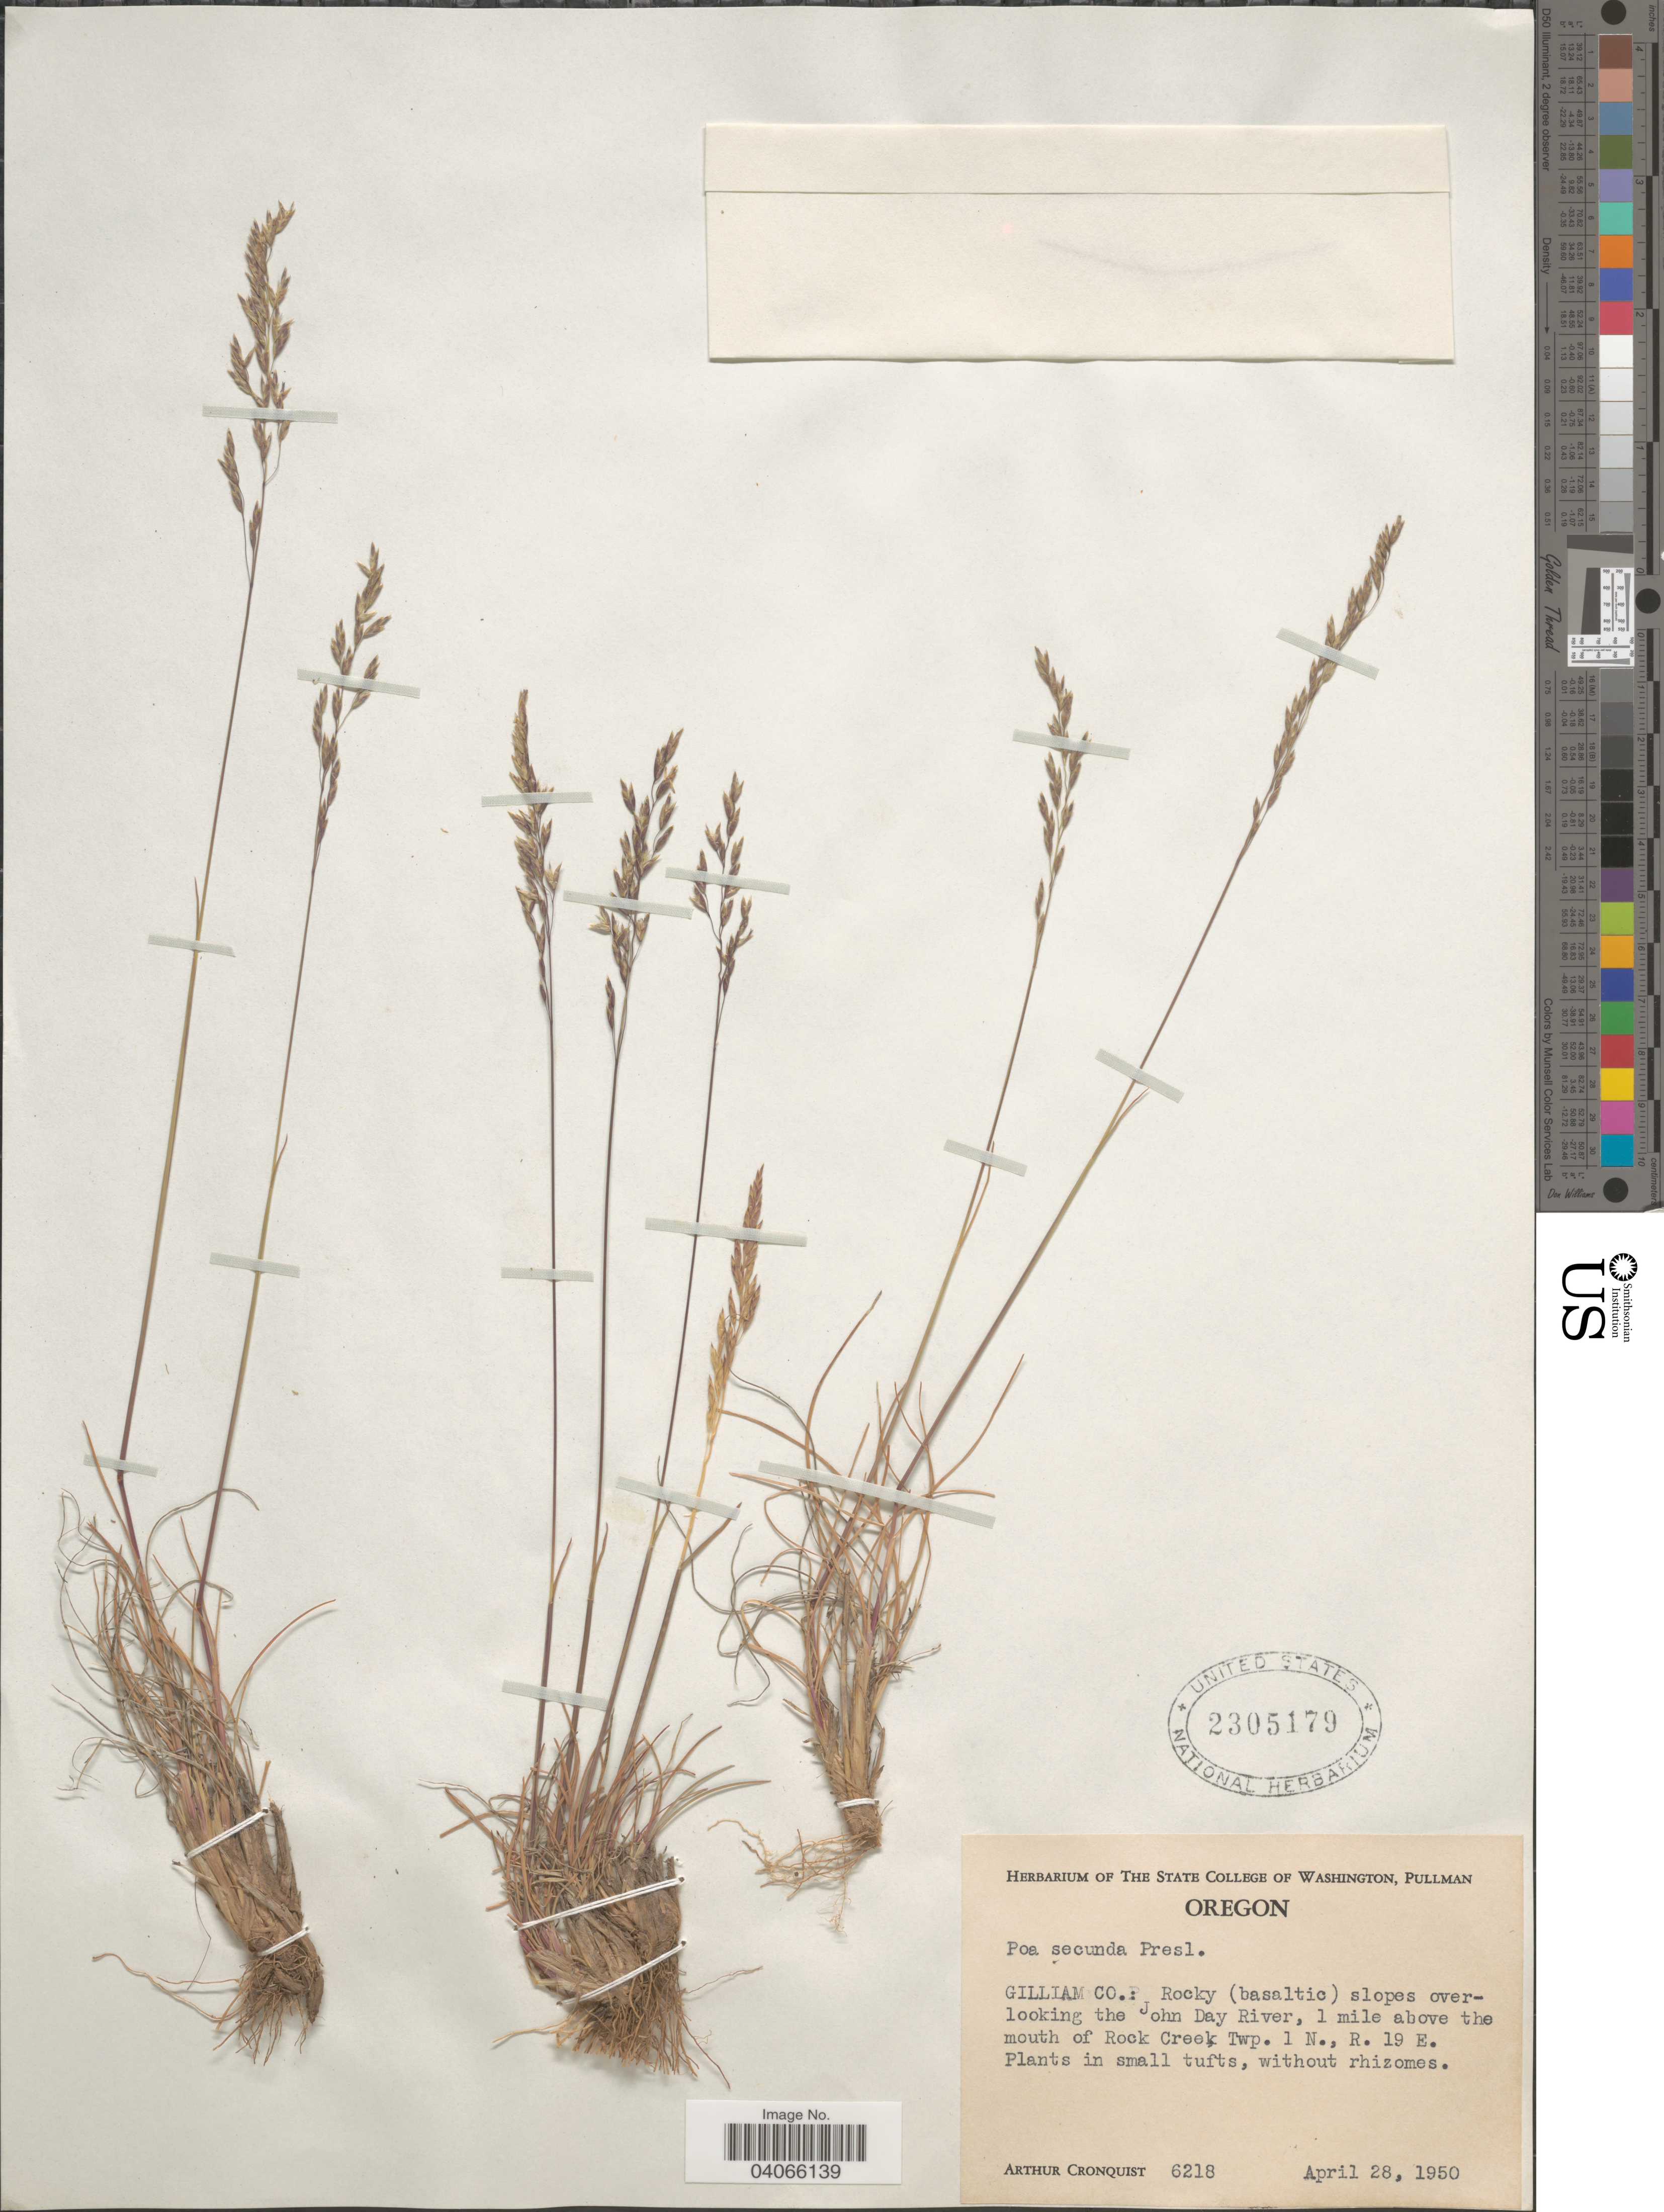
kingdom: Plantae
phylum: Tracheophyta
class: Liliopsida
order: Poales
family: Poaceae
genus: Poa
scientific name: Poa secunda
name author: J. Presl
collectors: A. J. Cronquist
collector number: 6218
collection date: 1950-04-28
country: United States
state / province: Oregon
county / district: Gilliam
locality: Gilliam Co.: Rocky (basaltic) slopes overlooking the John Day River, 1 mile above the mouth of Rock Creek, Twp. 1 N., R. 19 E.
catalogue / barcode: US 2305179